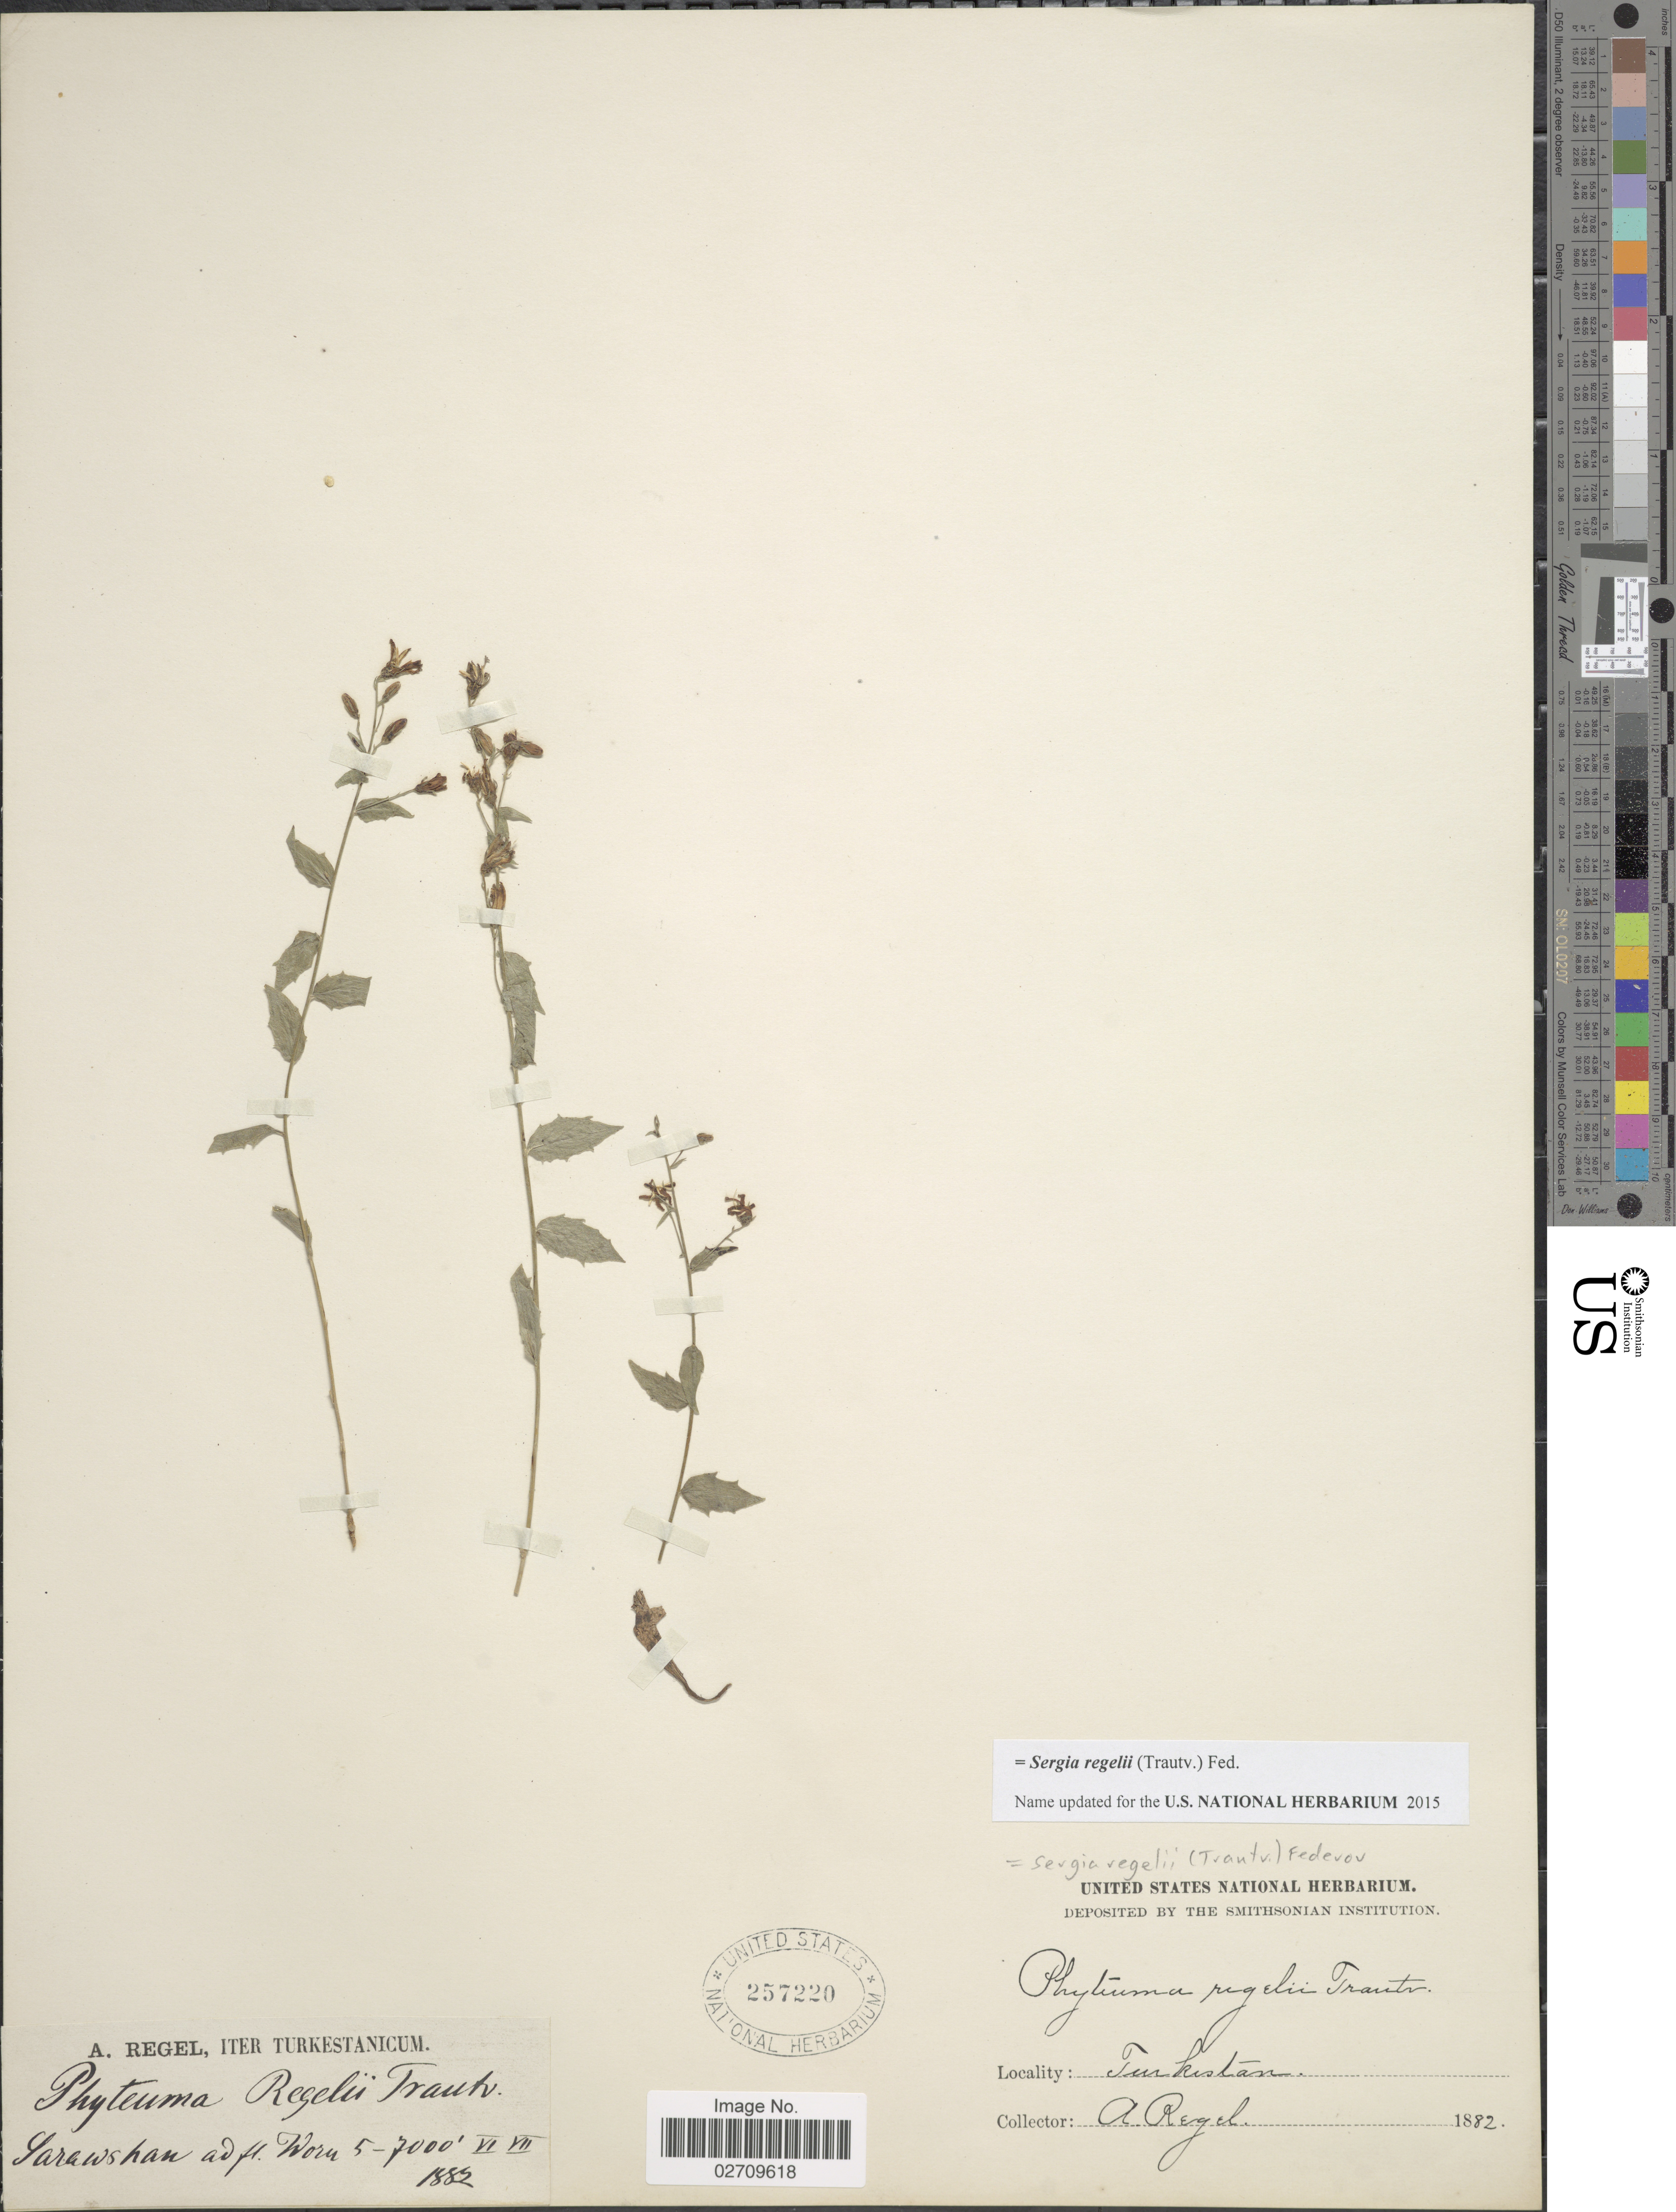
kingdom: Plantae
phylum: Tracheophyta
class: Magnoliopsida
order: Asterales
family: Campanulaceae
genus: Sergia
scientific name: Sergia regelii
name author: (Trautv.) Fed.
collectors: A. Regel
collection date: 1882-06/1882-07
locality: Sarawshan ad fl. Woru [interpreted] Turkestanicum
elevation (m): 1524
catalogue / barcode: US 257220